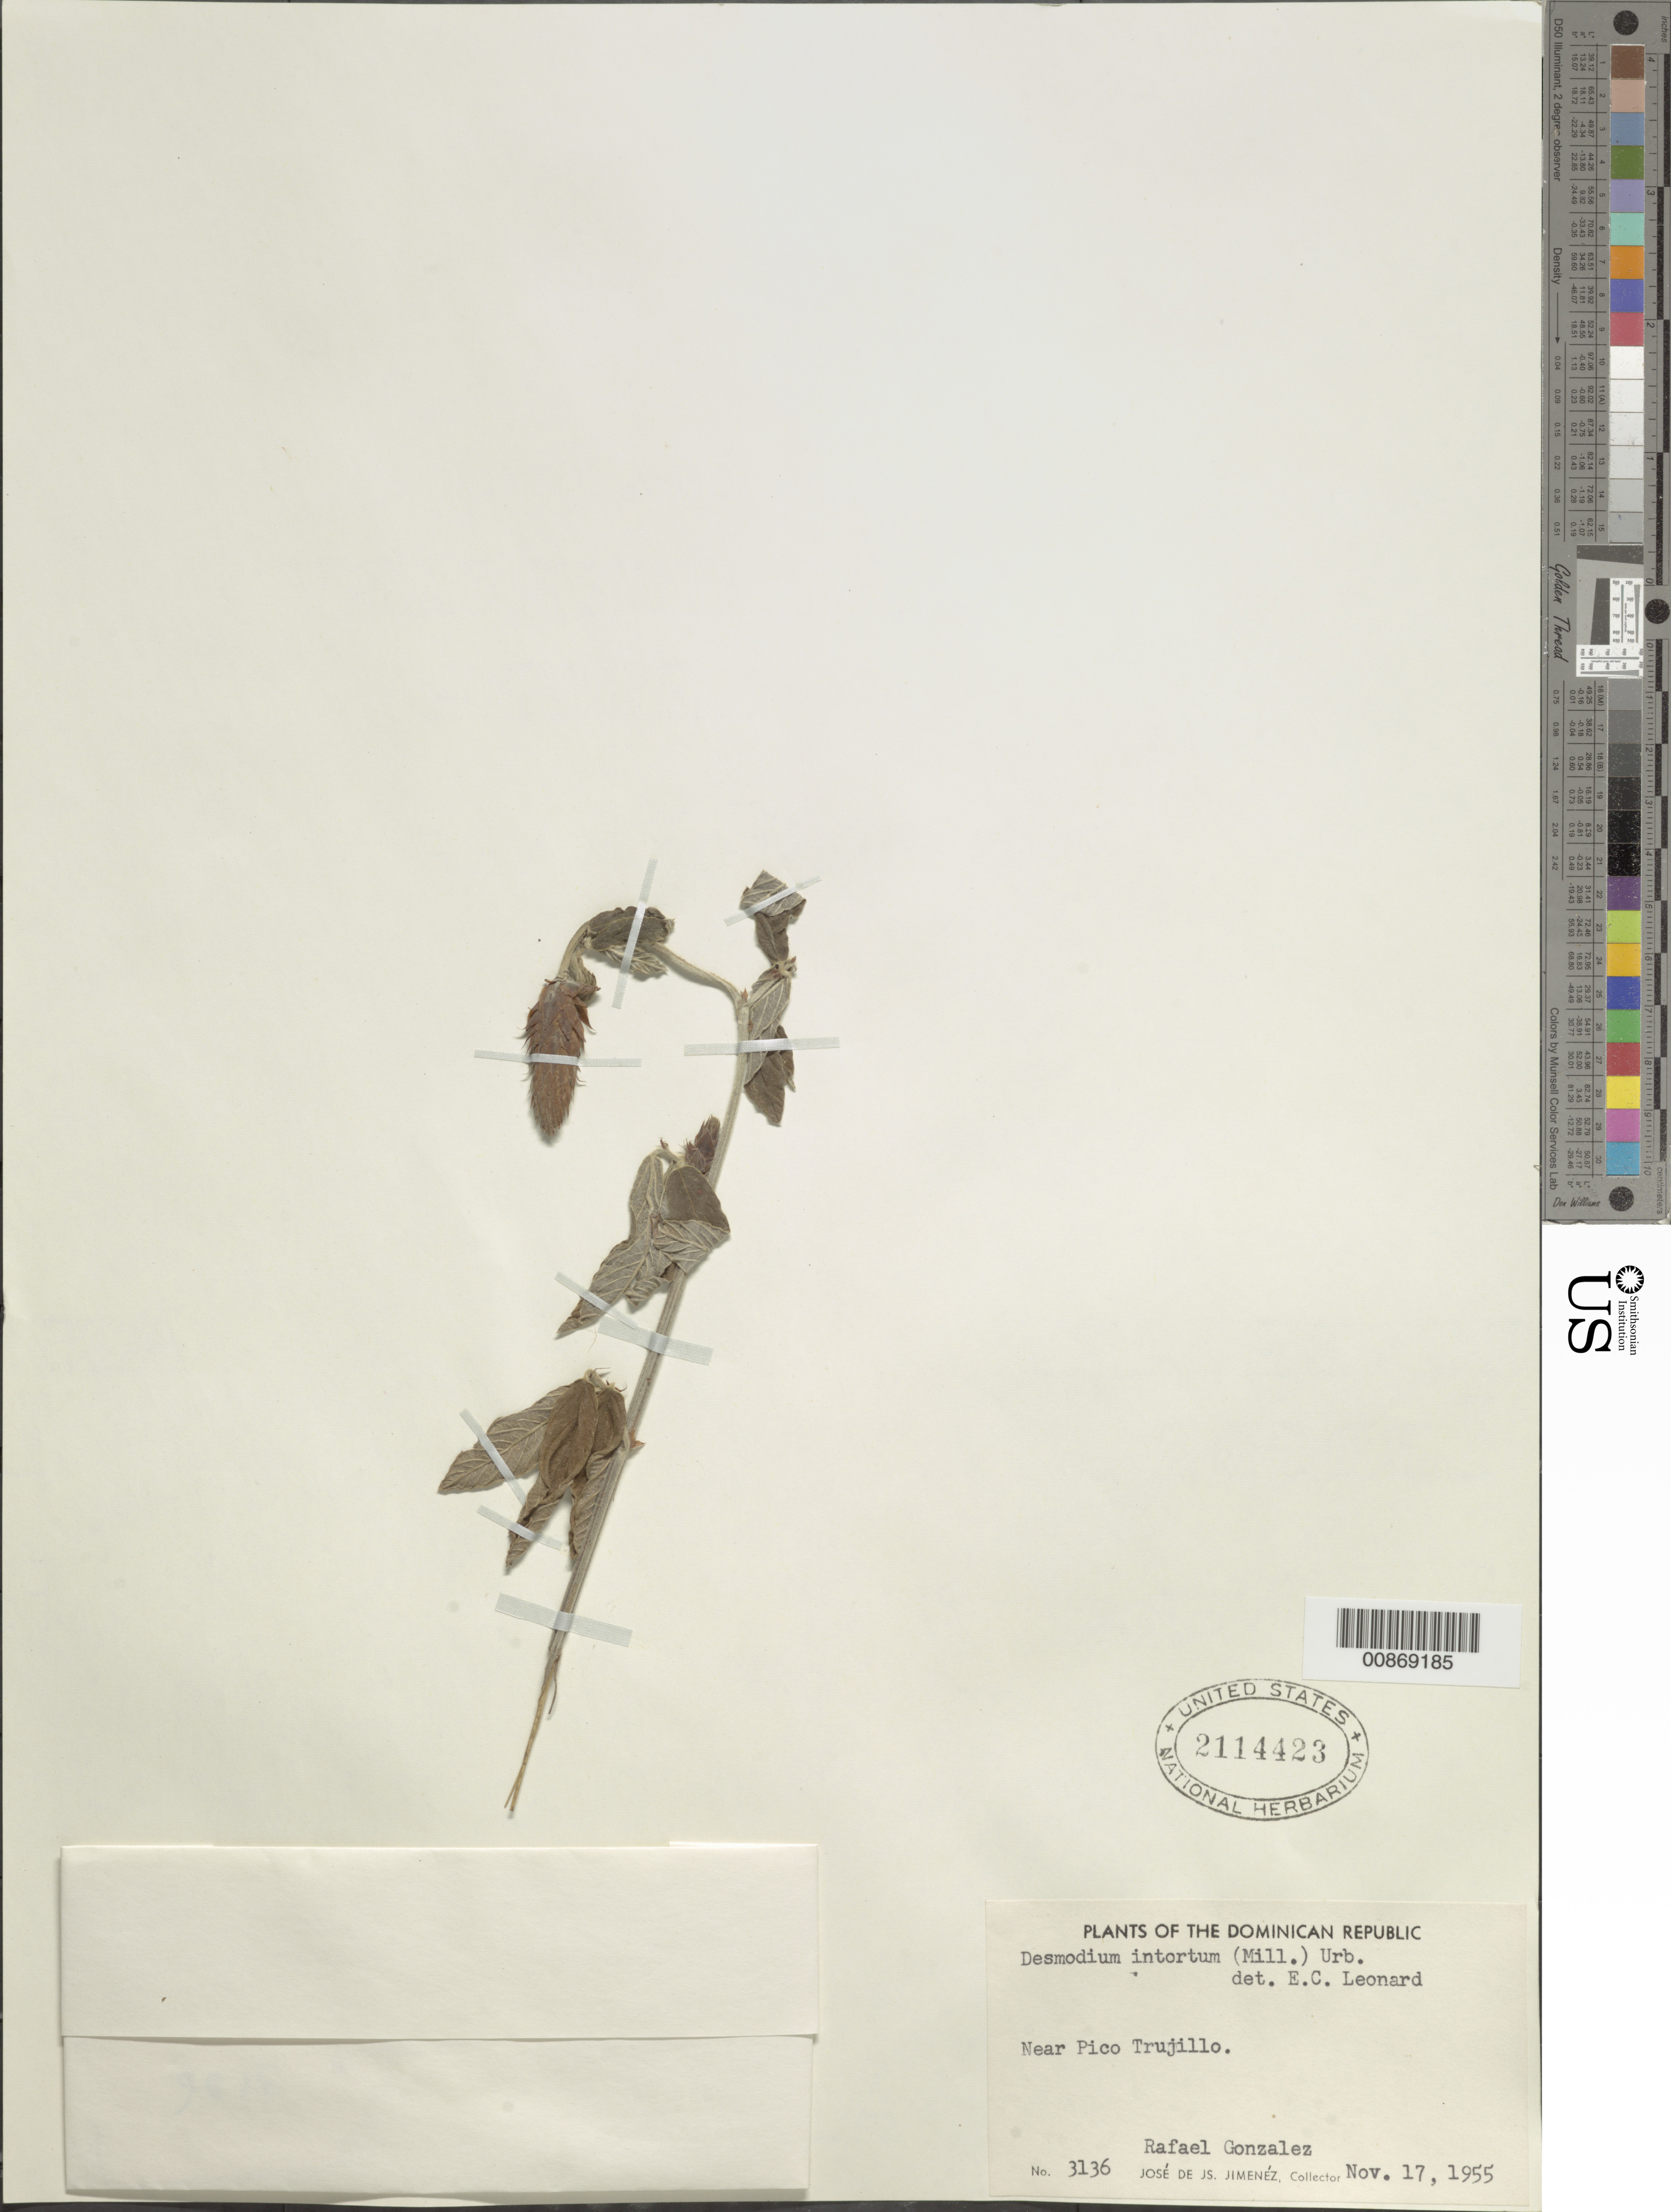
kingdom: Plantae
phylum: Tracheophyta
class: Magnoliopsida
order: Fabales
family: Fabaceae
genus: Desmodium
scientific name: Desmodium intortum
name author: (Mill.) Urb.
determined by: Leonard, Emery C., (US)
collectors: J. J. Jiménez Almonte & R. González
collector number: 3136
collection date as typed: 17 Nov 1955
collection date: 1955-11-17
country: Dominican Republic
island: Hispaniola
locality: Near Pico Trujillo.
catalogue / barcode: US 2114423